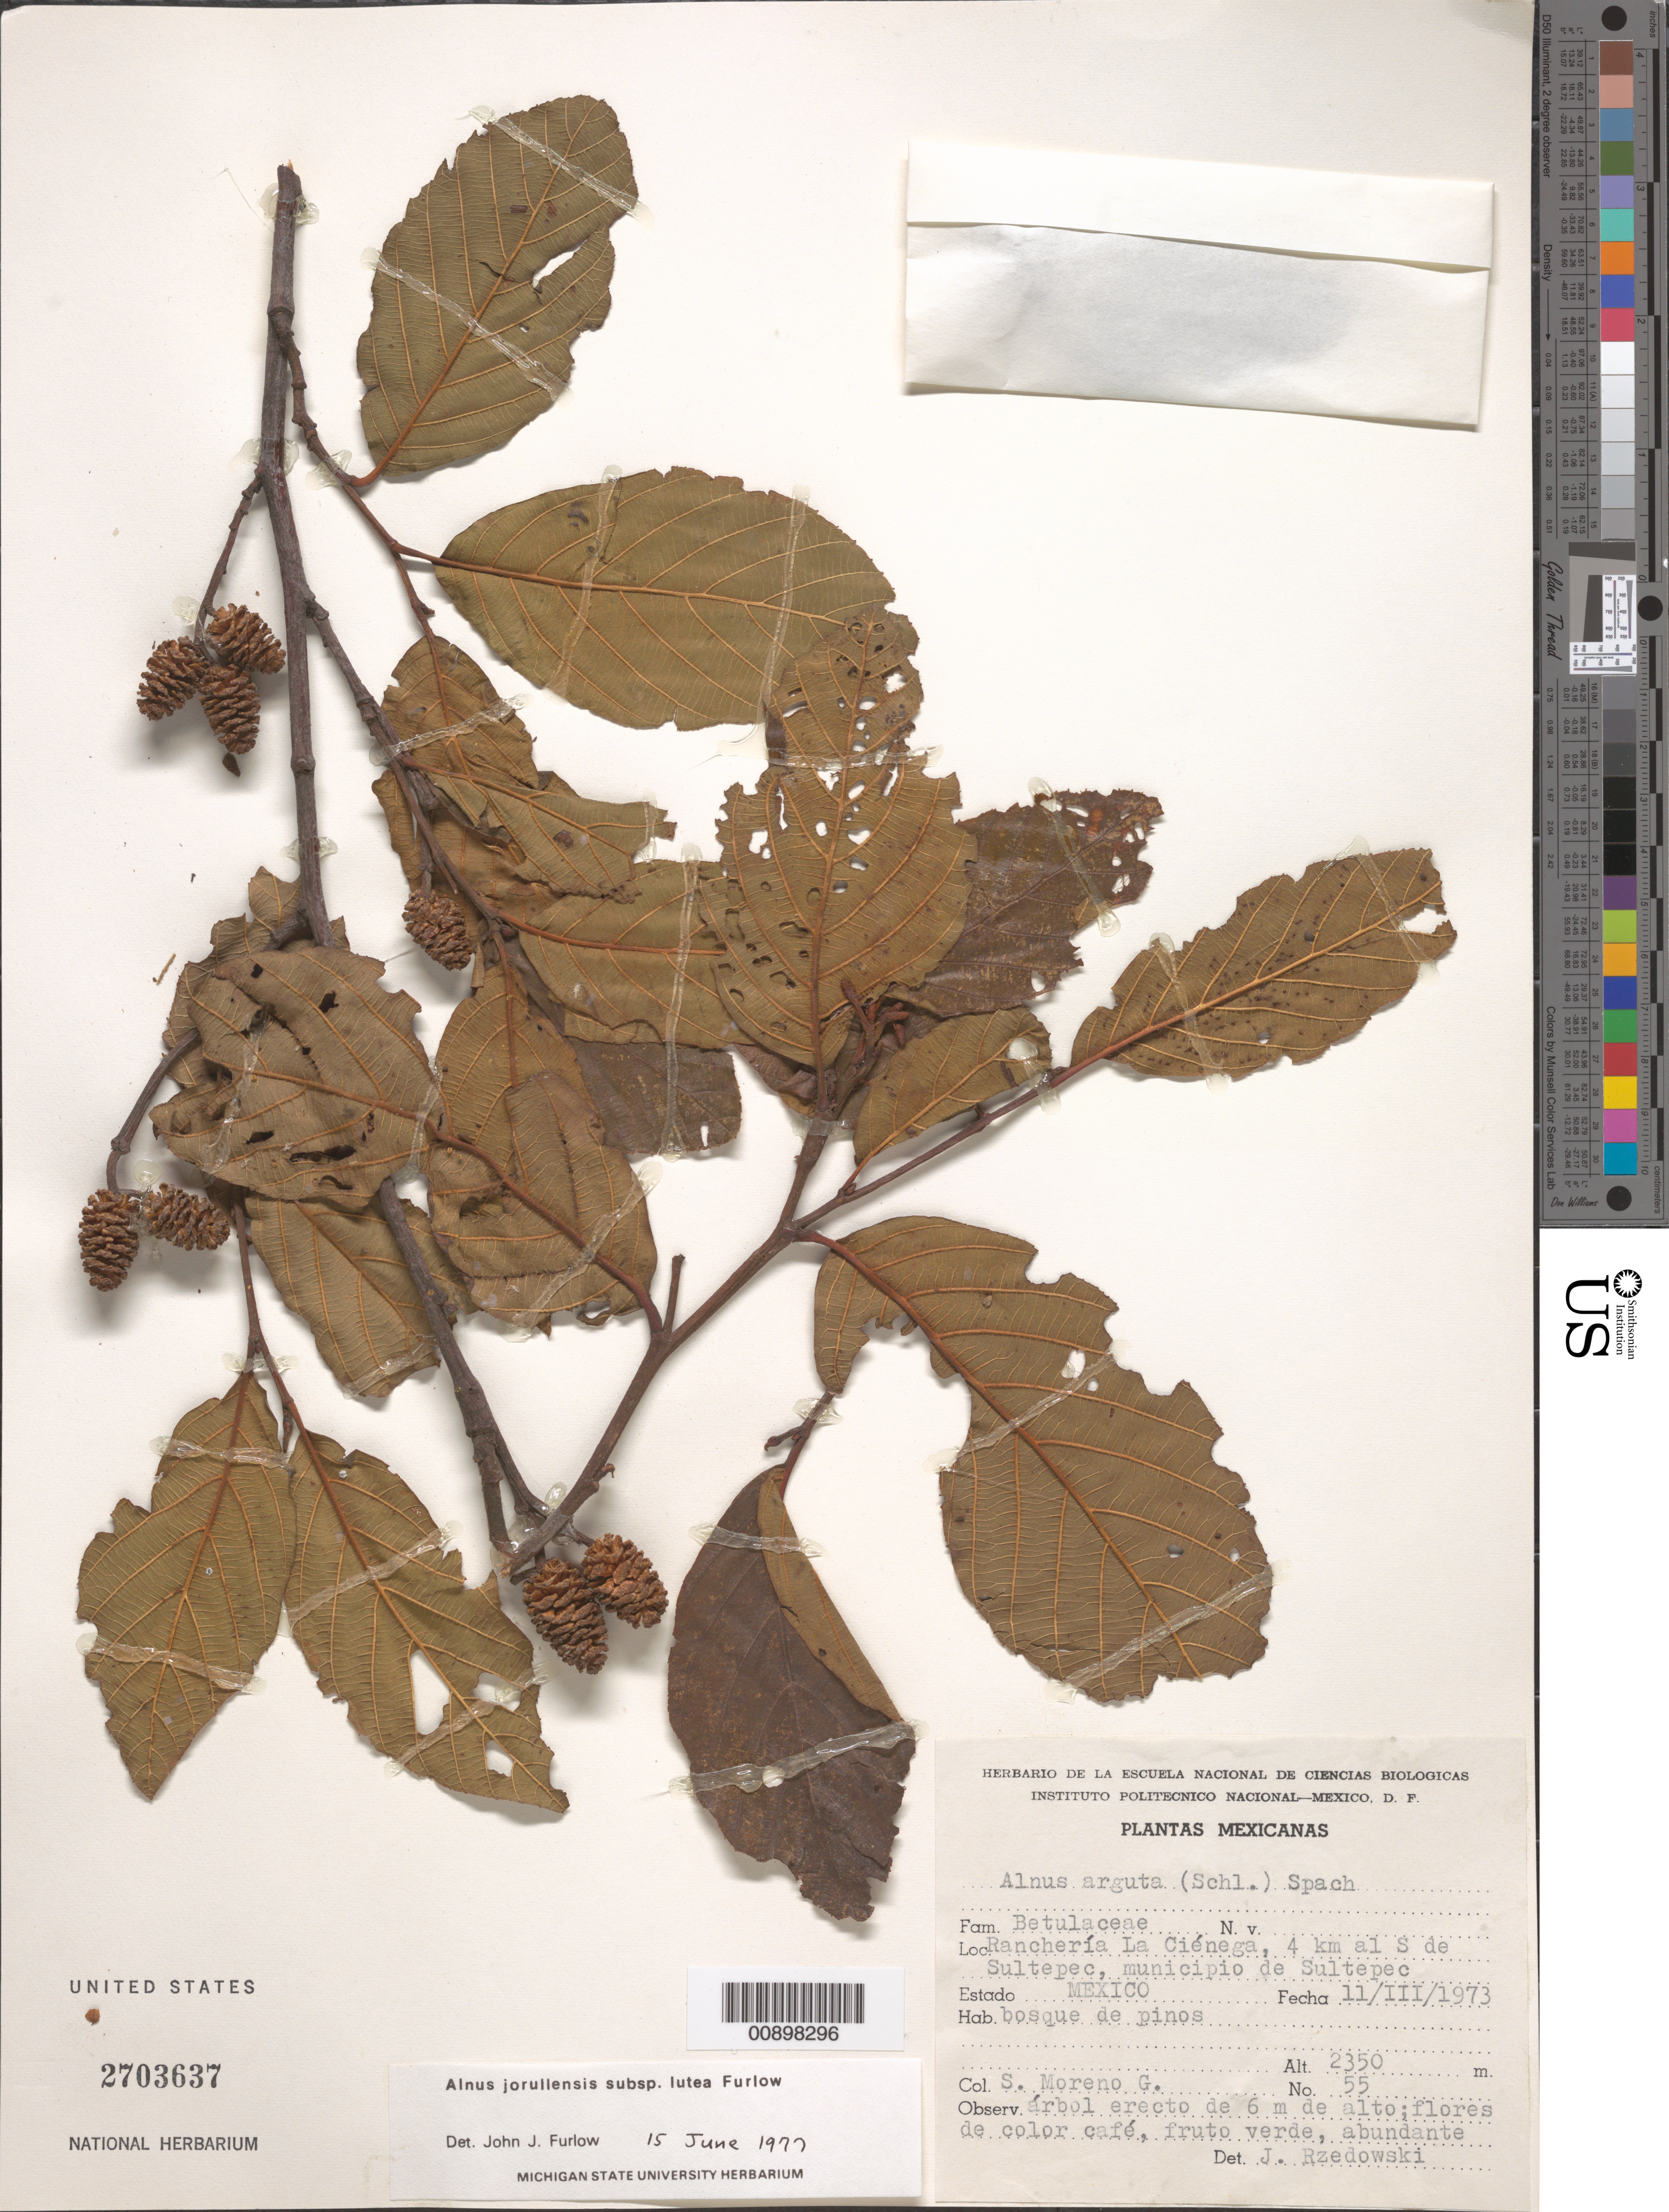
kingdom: Plantae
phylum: Tracheophyta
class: Magnoliopsida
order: Fagales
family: Betulaceae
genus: Alnus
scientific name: Alnus jorullensis subsp. lutea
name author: Furlow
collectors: Moreno G., S.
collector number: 55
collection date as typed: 11 Mar 1973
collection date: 1973-03-11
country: Mexico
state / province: México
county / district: Sultepec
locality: Ranchería La Ciénaga, 4 km. al S de Sultepec, municipio de Sultepec, Estado México.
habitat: Bosque de pinos.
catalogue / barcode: US 2703637